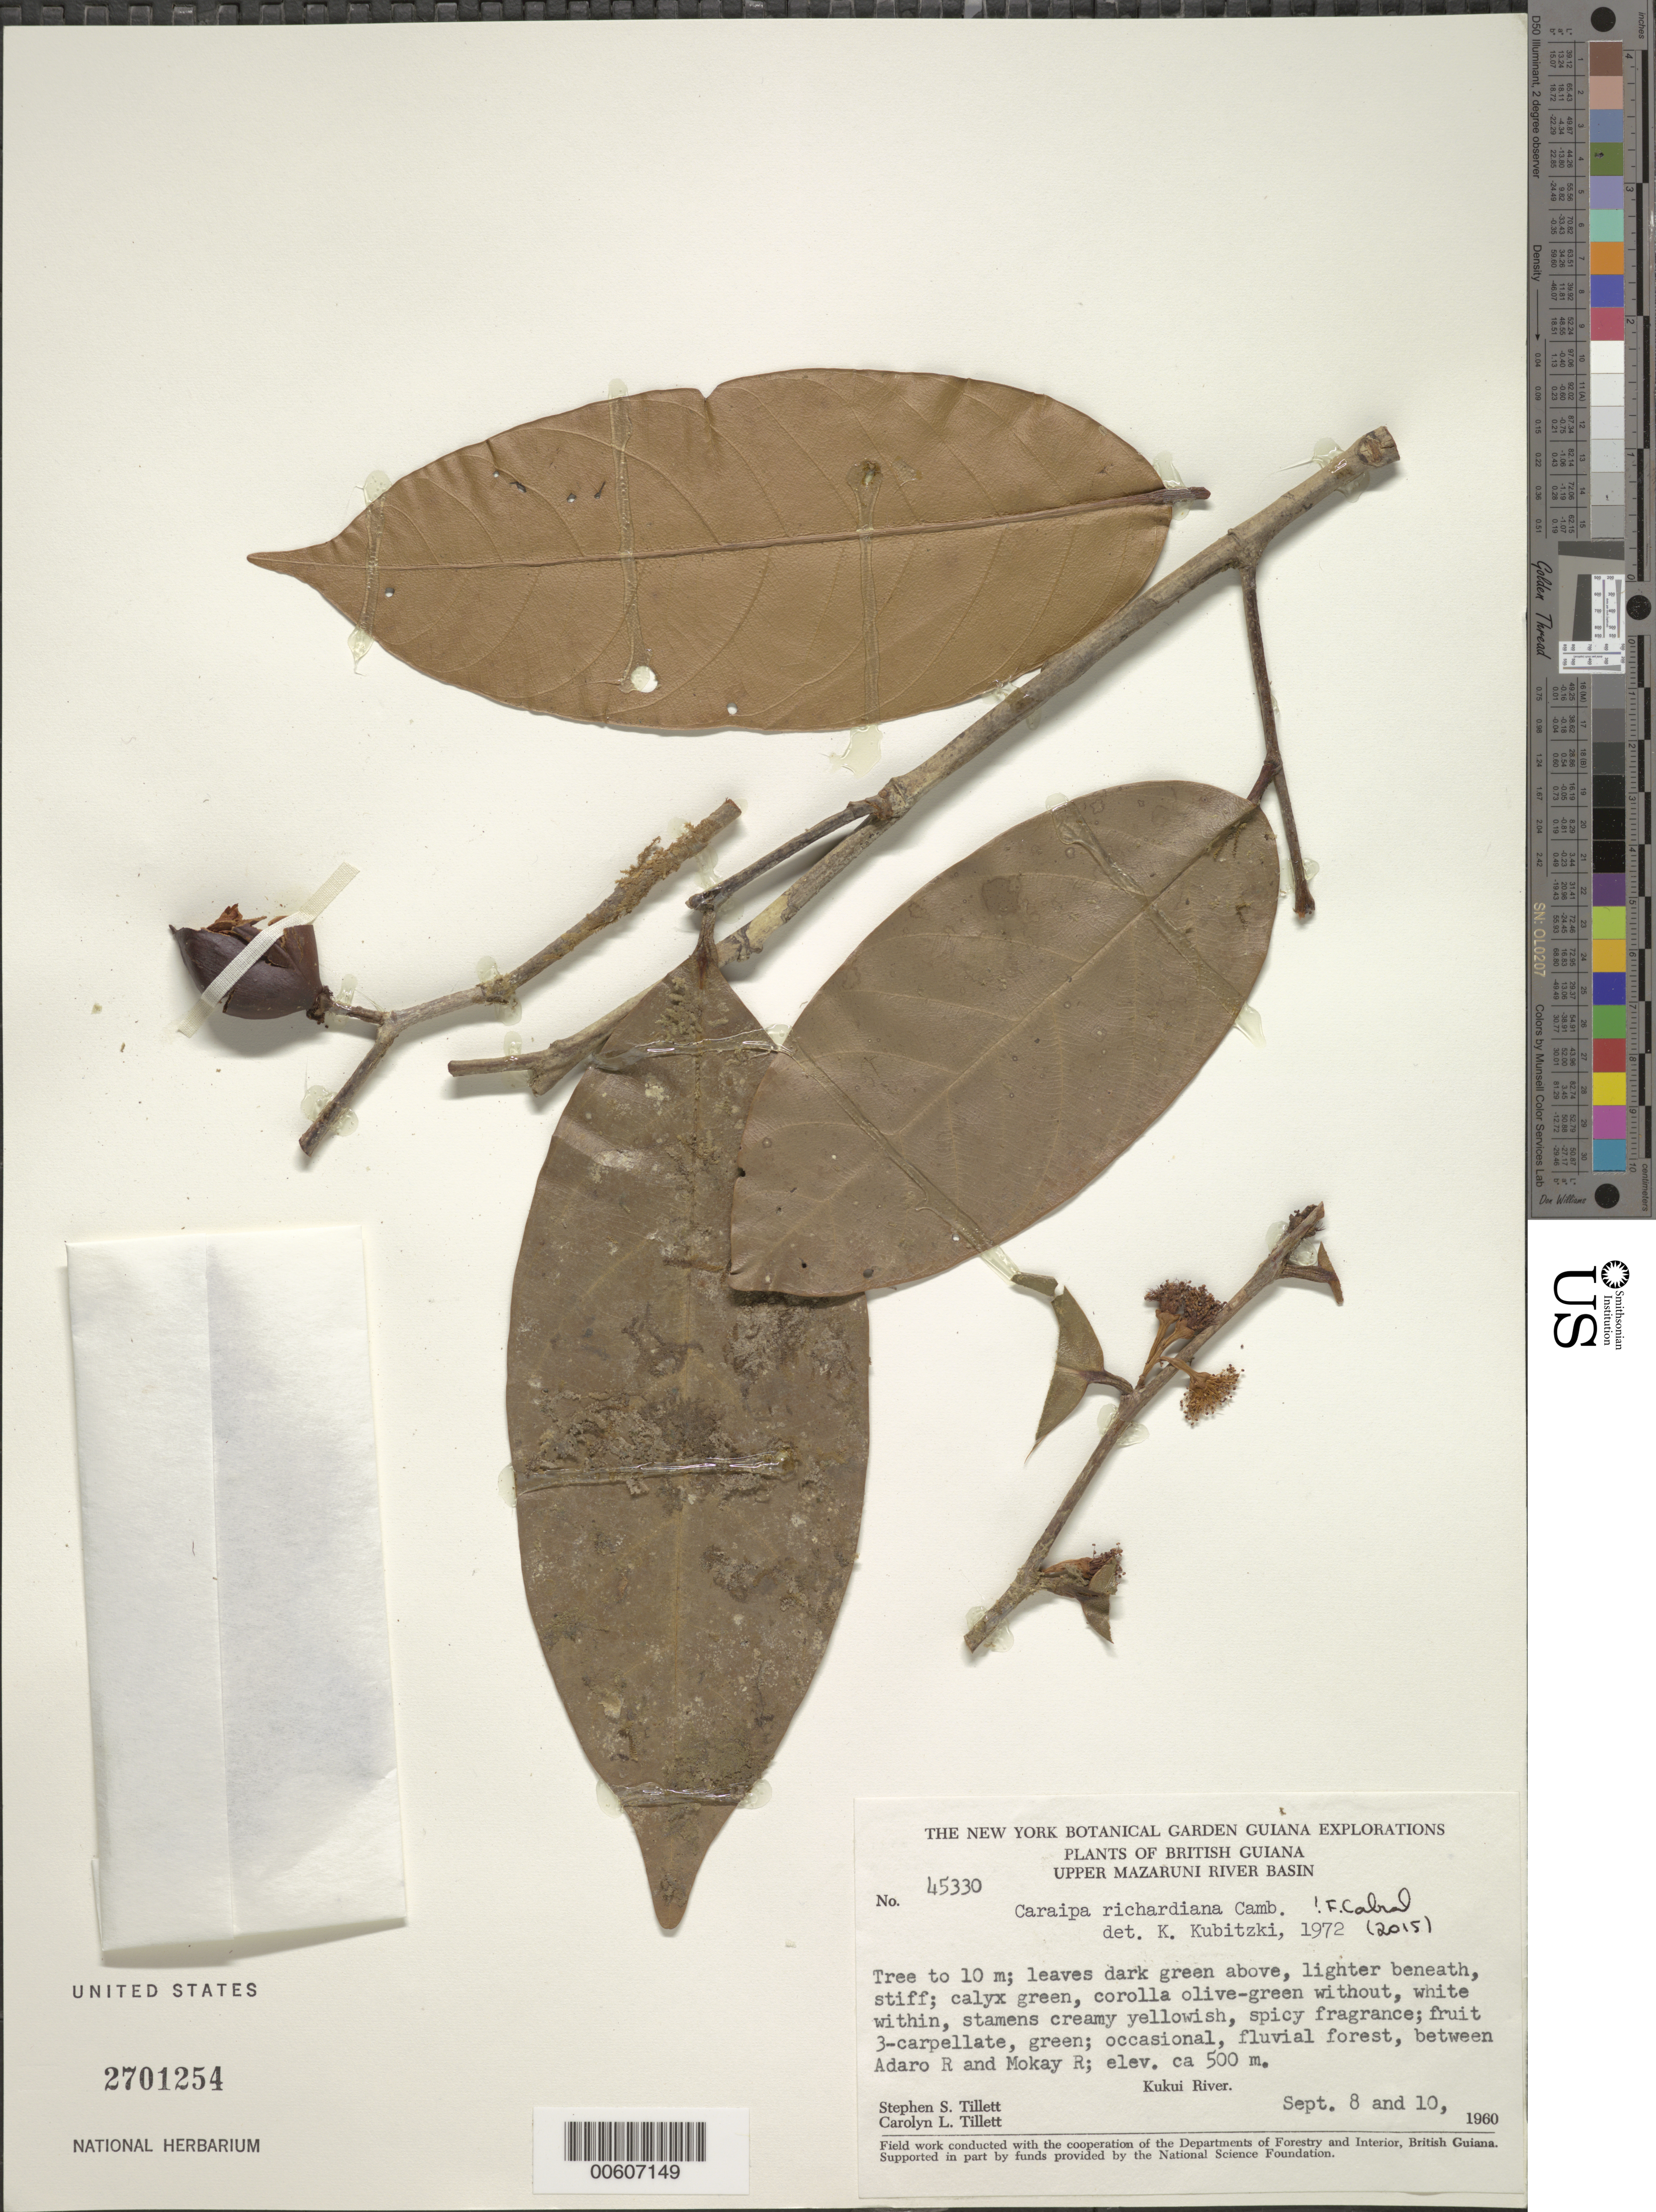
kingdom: Plantae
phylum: Tracheophyta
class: Magnoliopsida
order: Malpighiales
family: Calophyllaceae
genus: Caraipa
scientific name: Caraipa richardiana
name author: Cambess.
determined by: Kubitzki, Klaus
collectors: S. S. Tillett, C. L. Tillett & R. Boyan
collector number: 45330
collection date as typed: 8-Sep-60 and 10-Sep-60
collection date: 1960-09-08,1960-09-10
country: Guyana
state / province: Cuyuni-Mazaruni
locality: Kukui R., between Adaro R. & Mokay R., Upper Mazaruni R. basin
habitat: Fluvial forest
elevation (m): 500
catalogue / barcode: US 2701254